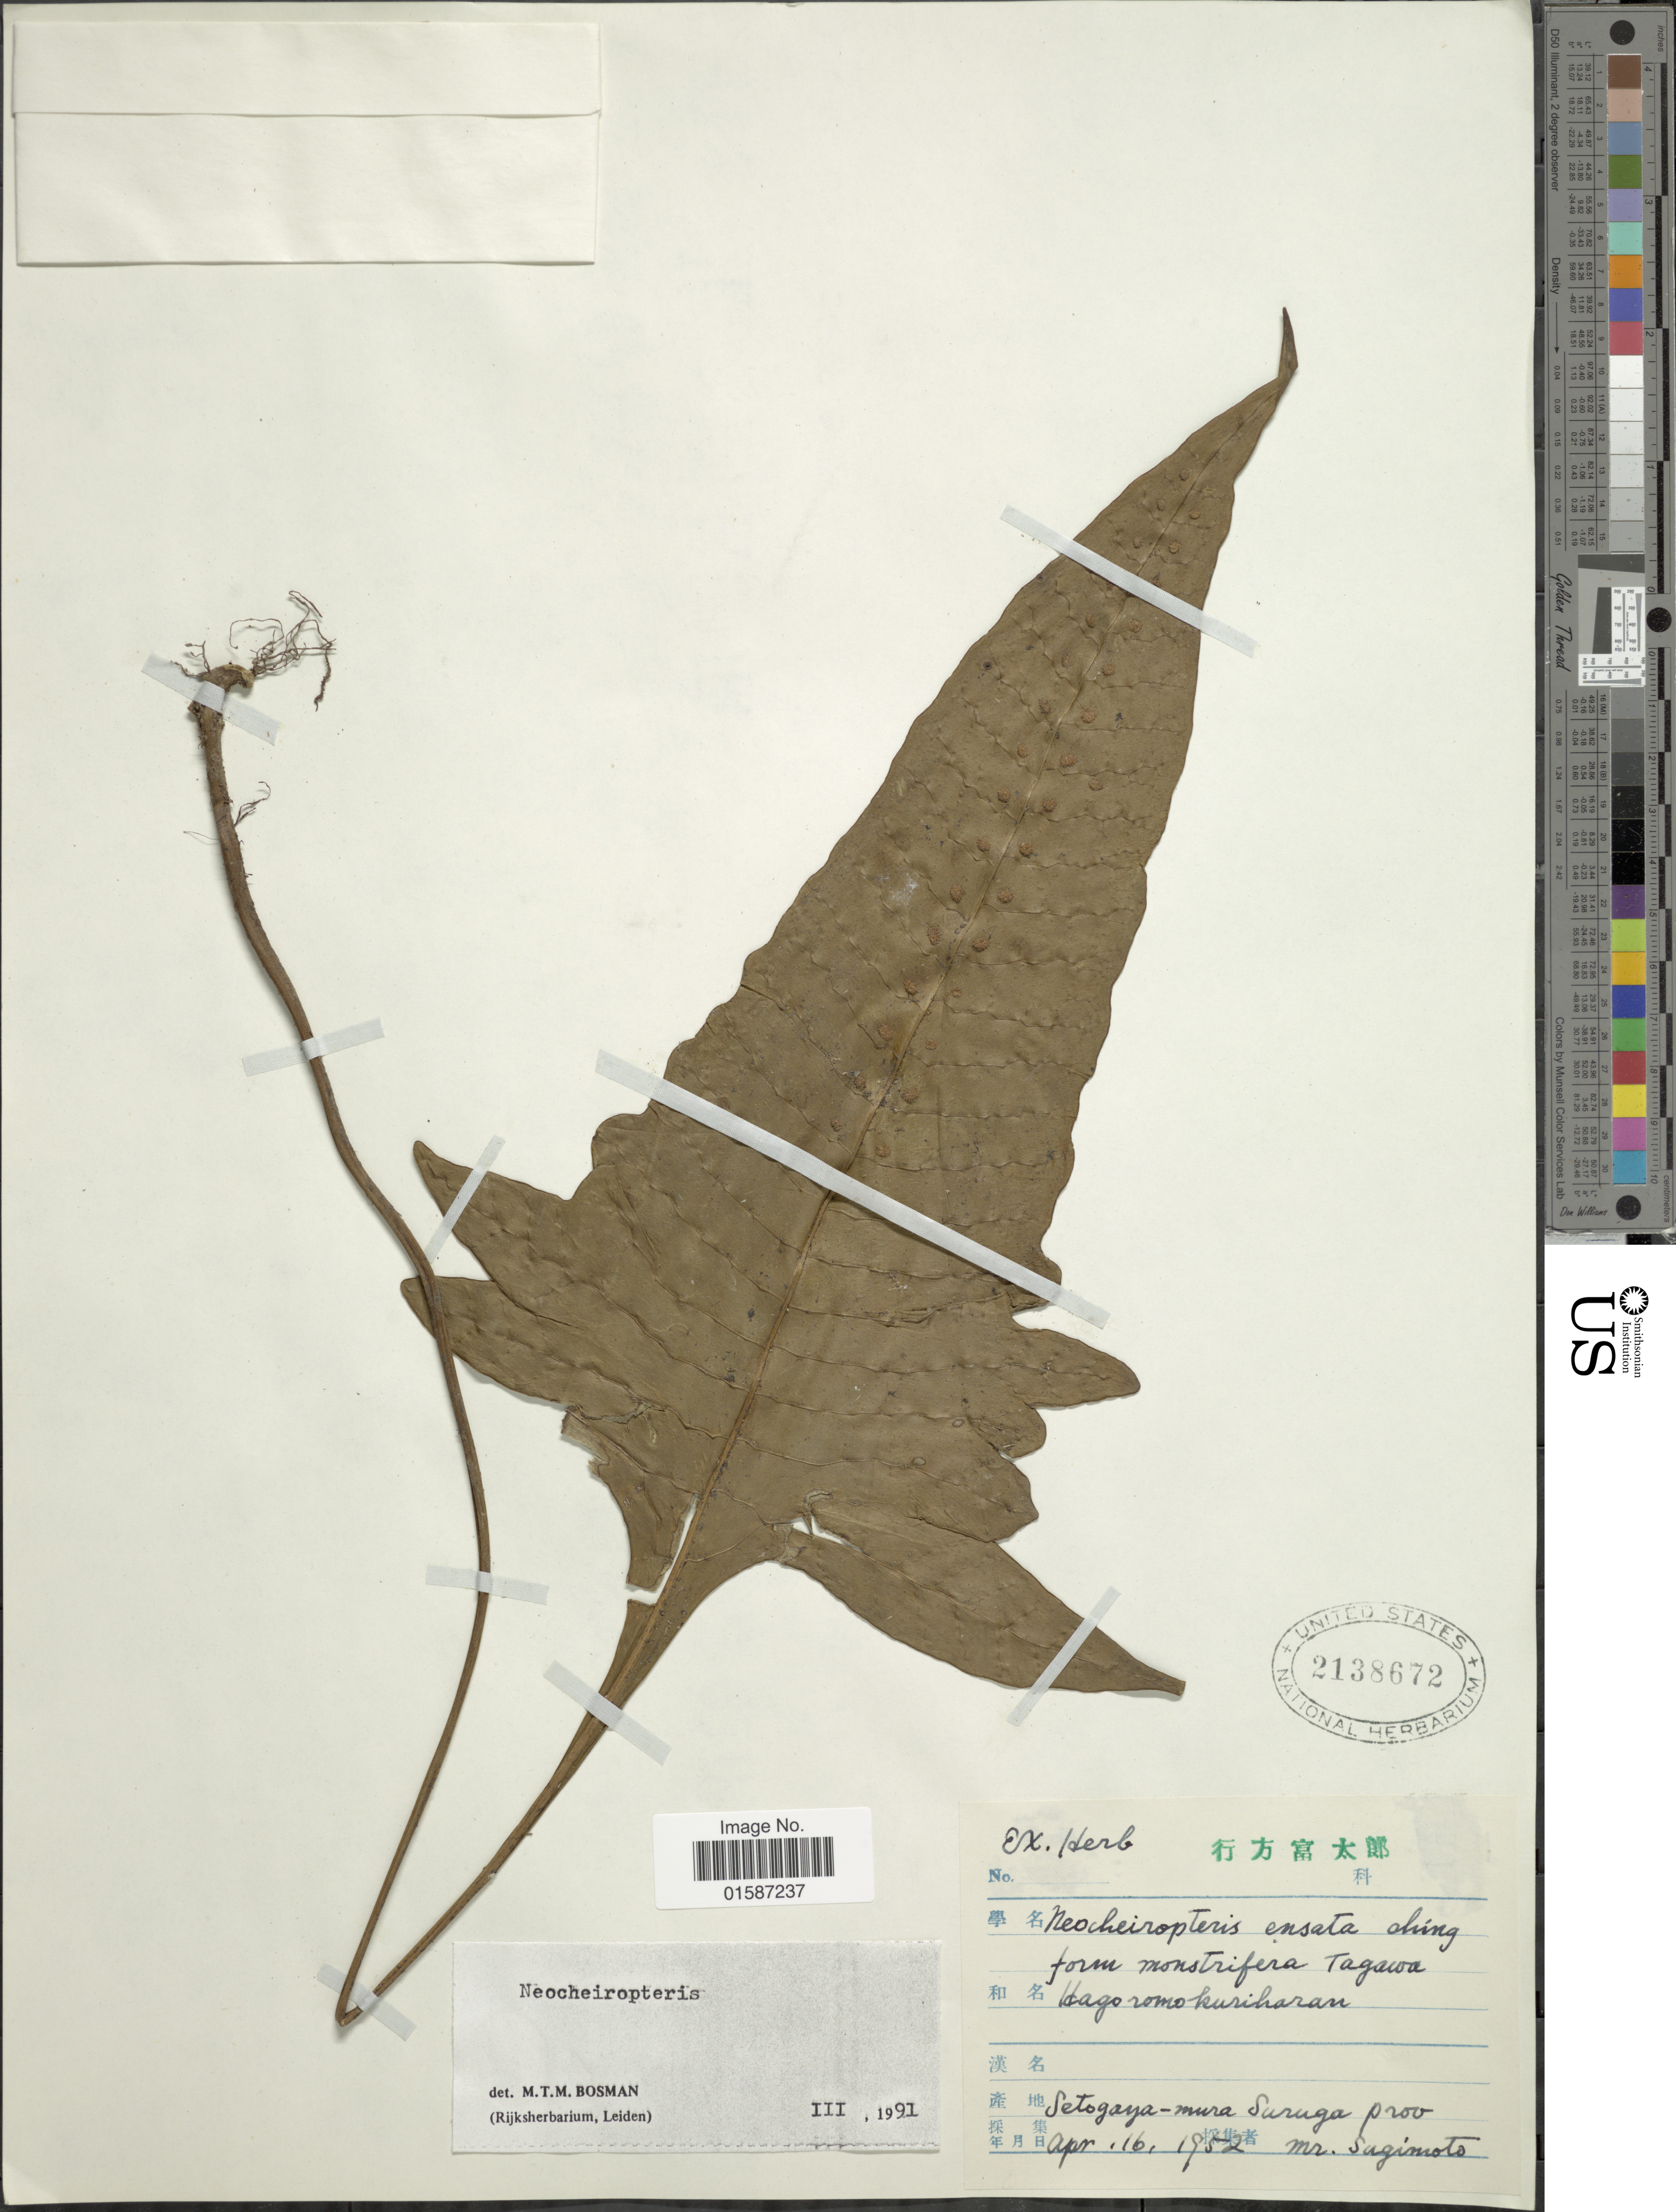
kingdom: Plantae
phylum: Tracheophyta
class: Polypodiopsida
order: Polypodiales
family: Polypodiaceae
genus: Neolepisorus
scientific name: Neolepisorus ensatus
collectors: Sugimoto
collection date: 1952-04-16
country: Japan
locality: Setogaya-mura Suruga prov.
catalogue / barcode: US 2138672